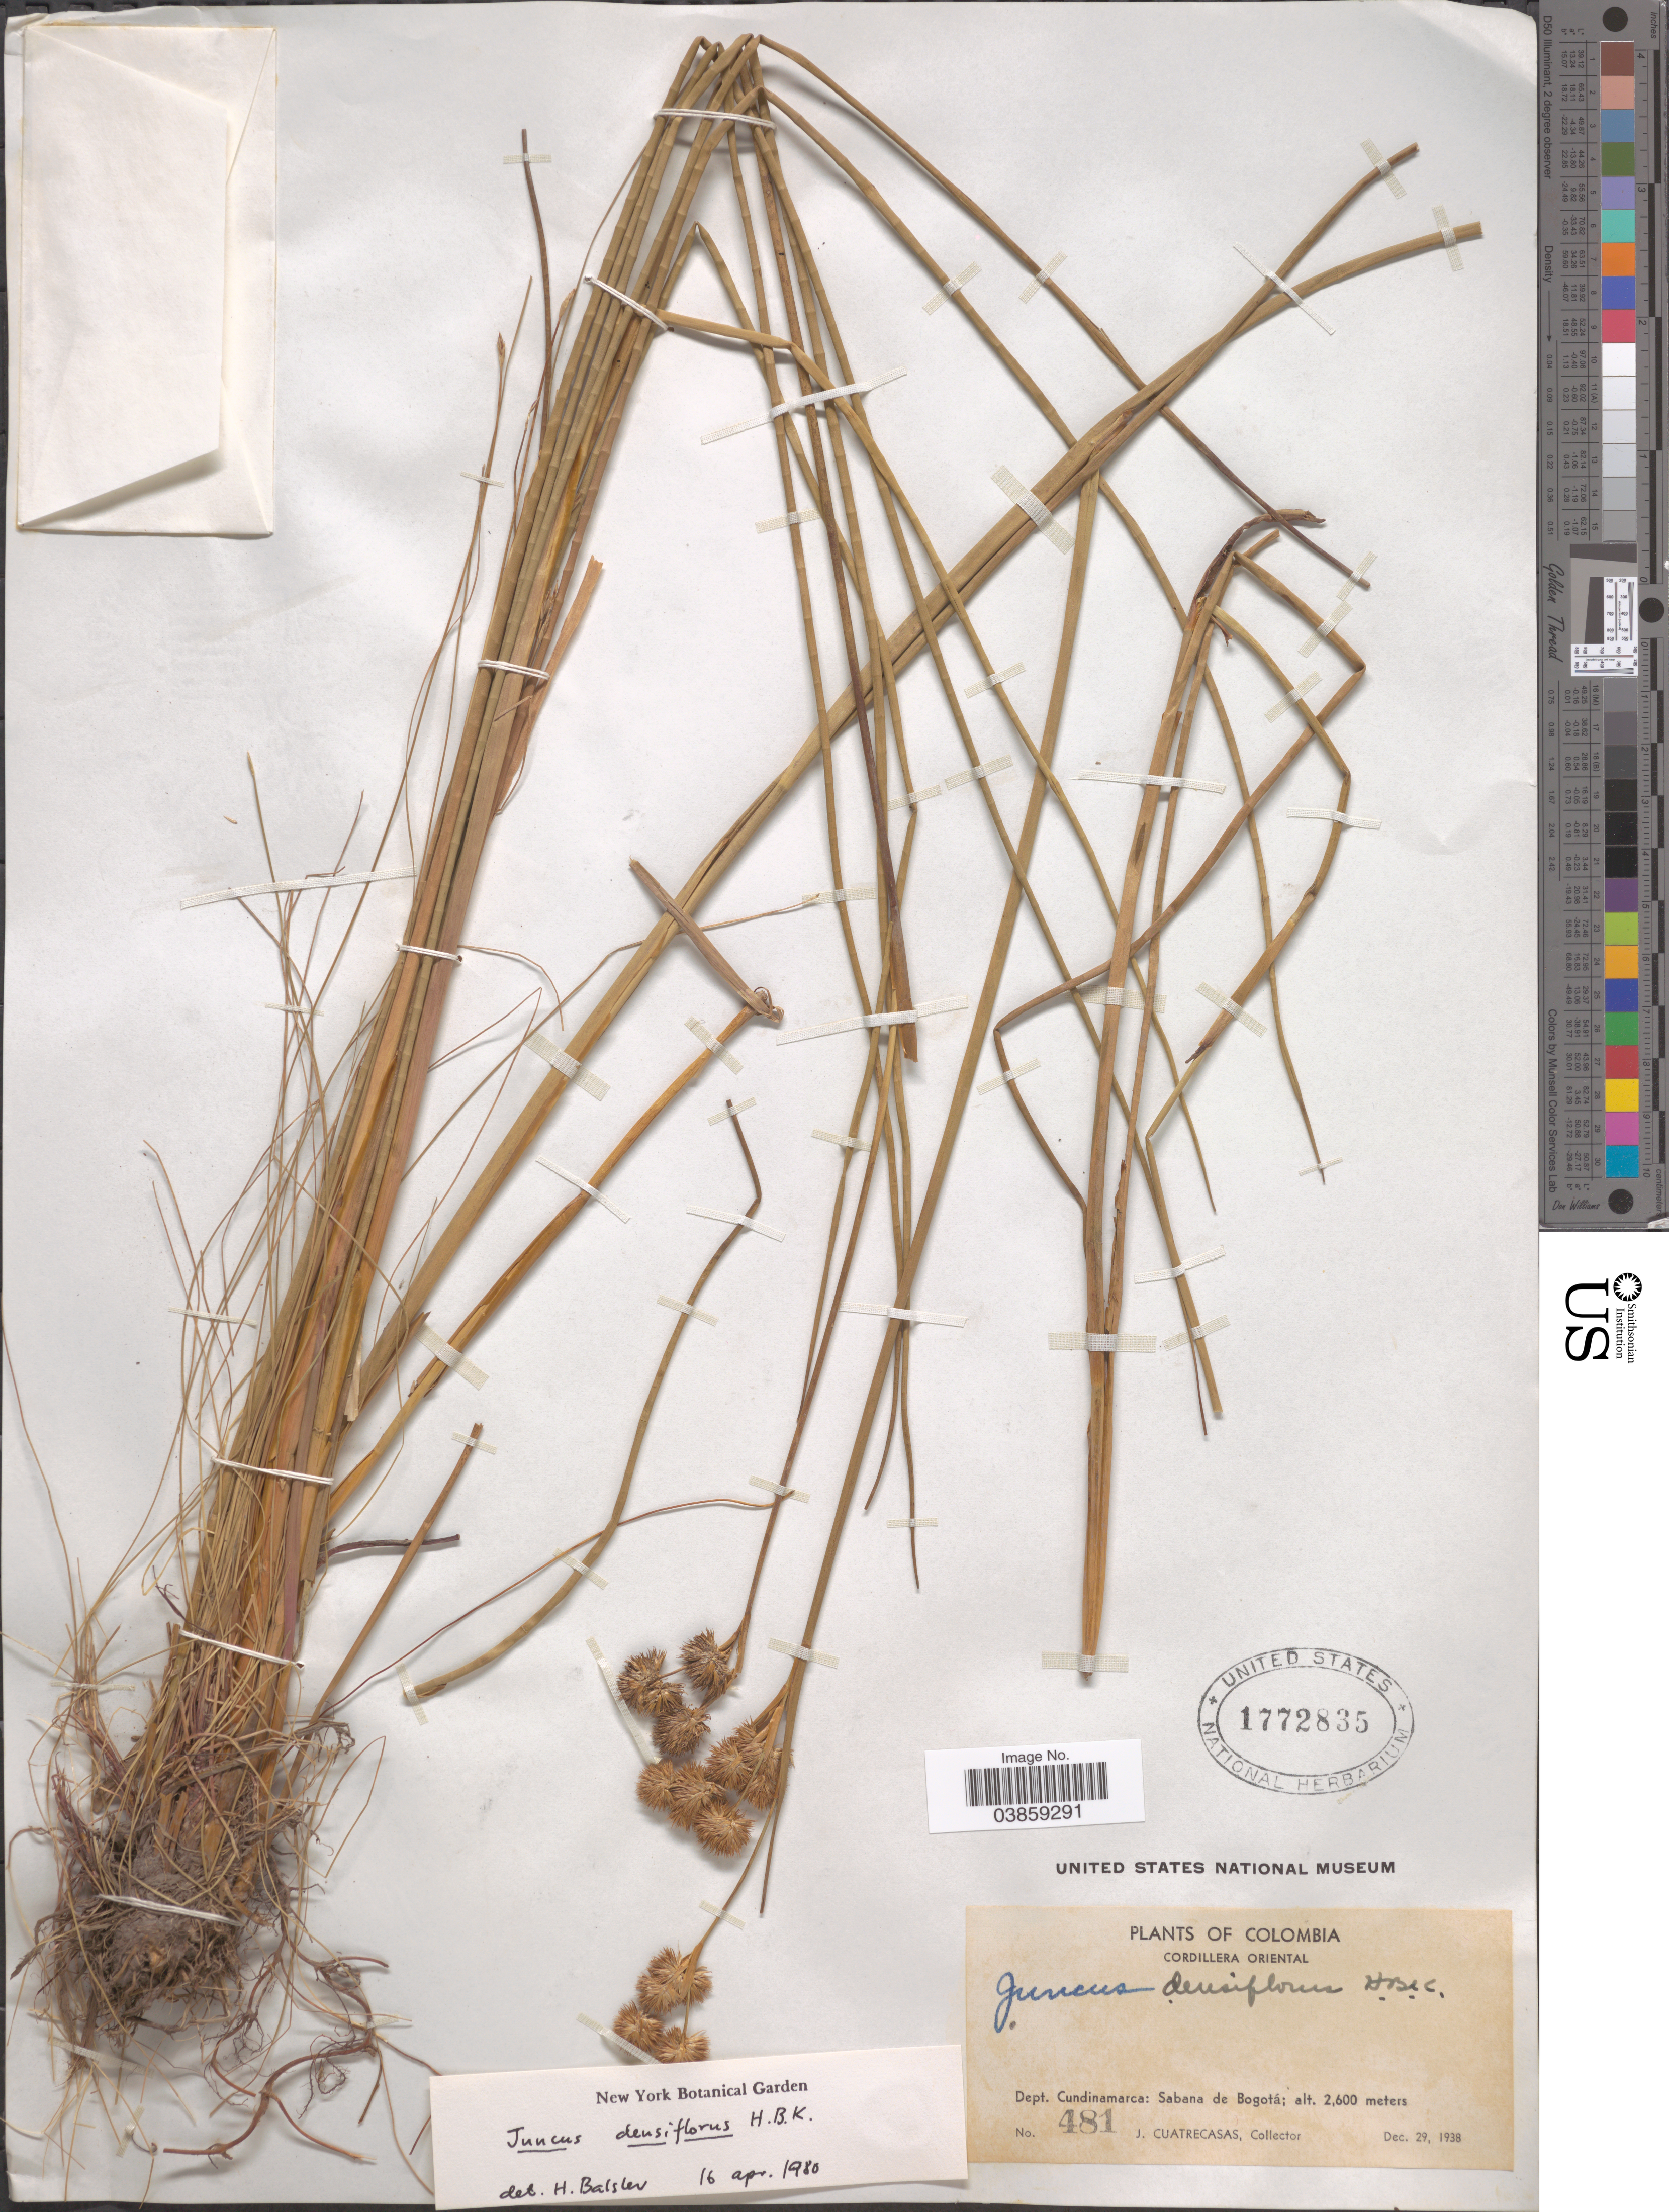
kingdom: Plantae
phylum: Tracheophyta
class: Liliopsida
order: Poales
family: Juncaceae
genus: Juncus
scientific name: Juncus densiflorus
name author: Kunth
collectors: J. Cuatrecasas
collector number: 481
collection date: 1938-12-29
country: Colombia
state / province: Cundinamarca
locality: Cordillera Oriental. Dept. Cundinamarca: Sabana de Bogotá.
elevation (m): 2600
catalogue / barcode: US 1772835